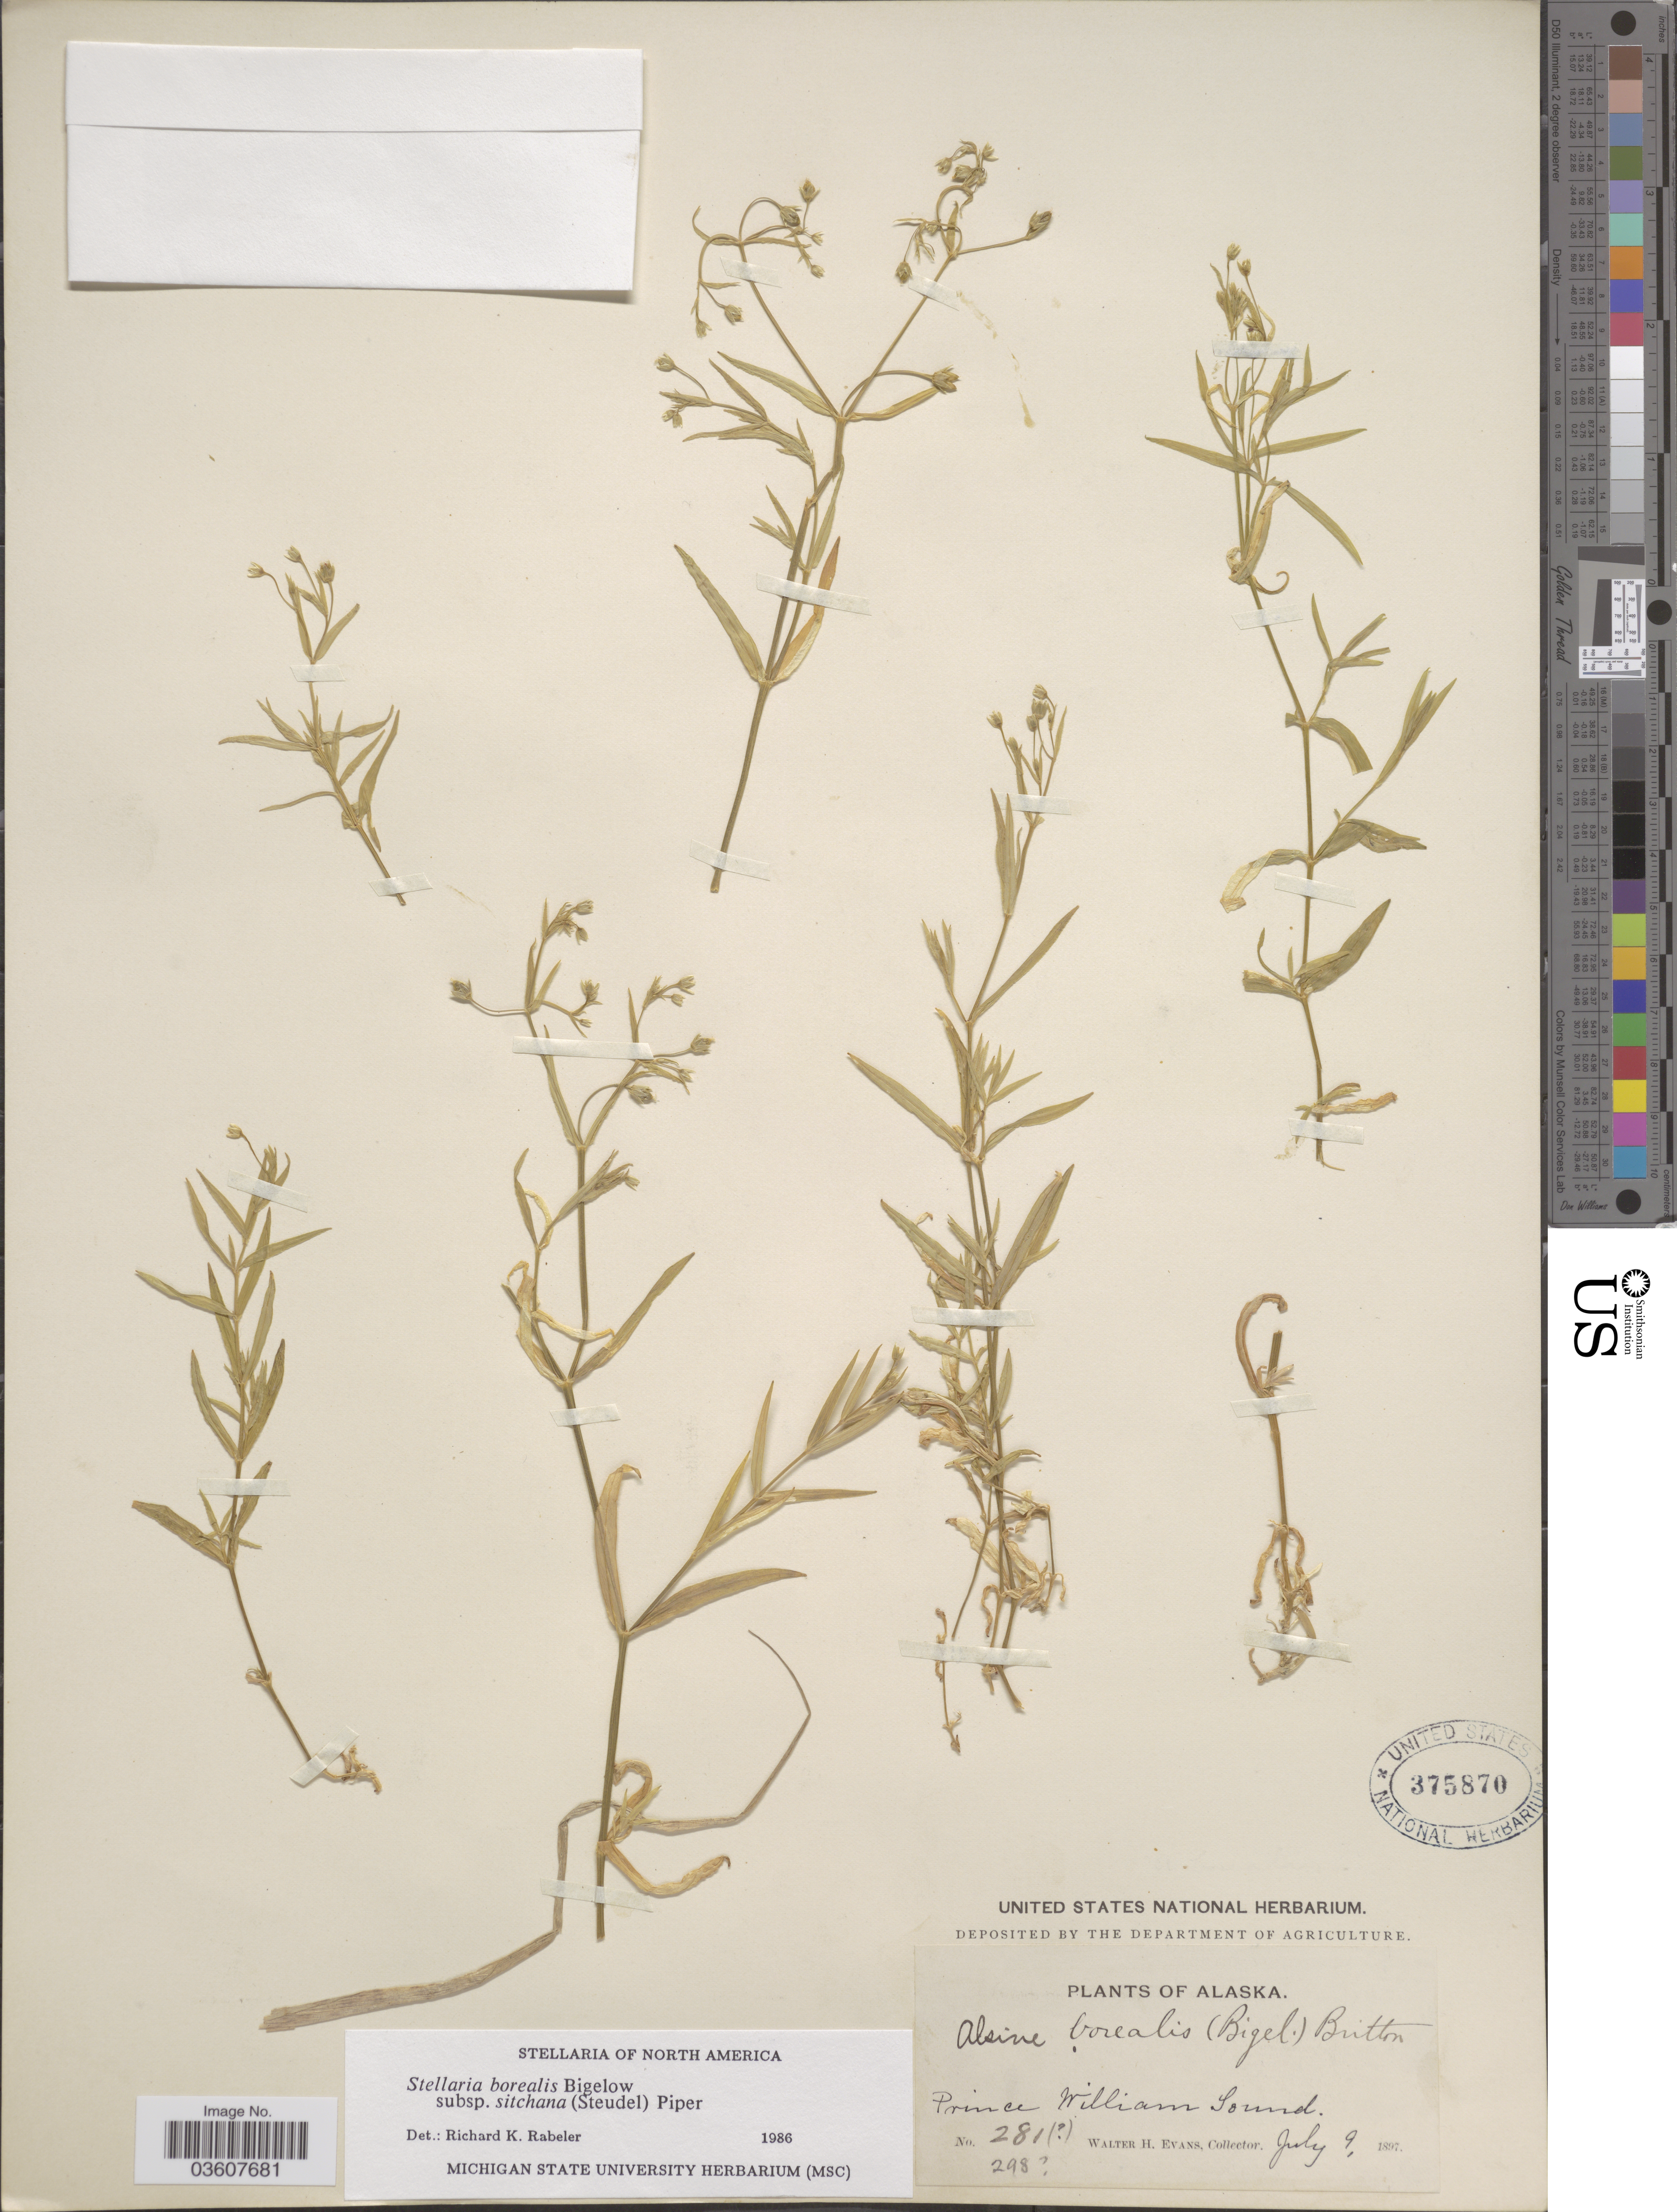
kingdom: Plantae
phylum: Tracheophyta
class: Magnoliopsida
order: Caryophyllales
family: Caryophyllaceae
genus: Stellaria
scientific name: Stellaria borealis subsp. sitchana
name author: (Steud.) Piper & Beattie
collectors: W. H. Evans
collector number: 281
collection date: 1897-07-09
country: United States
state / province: Alaska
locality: Prince William Sound.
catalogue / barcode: US 375870